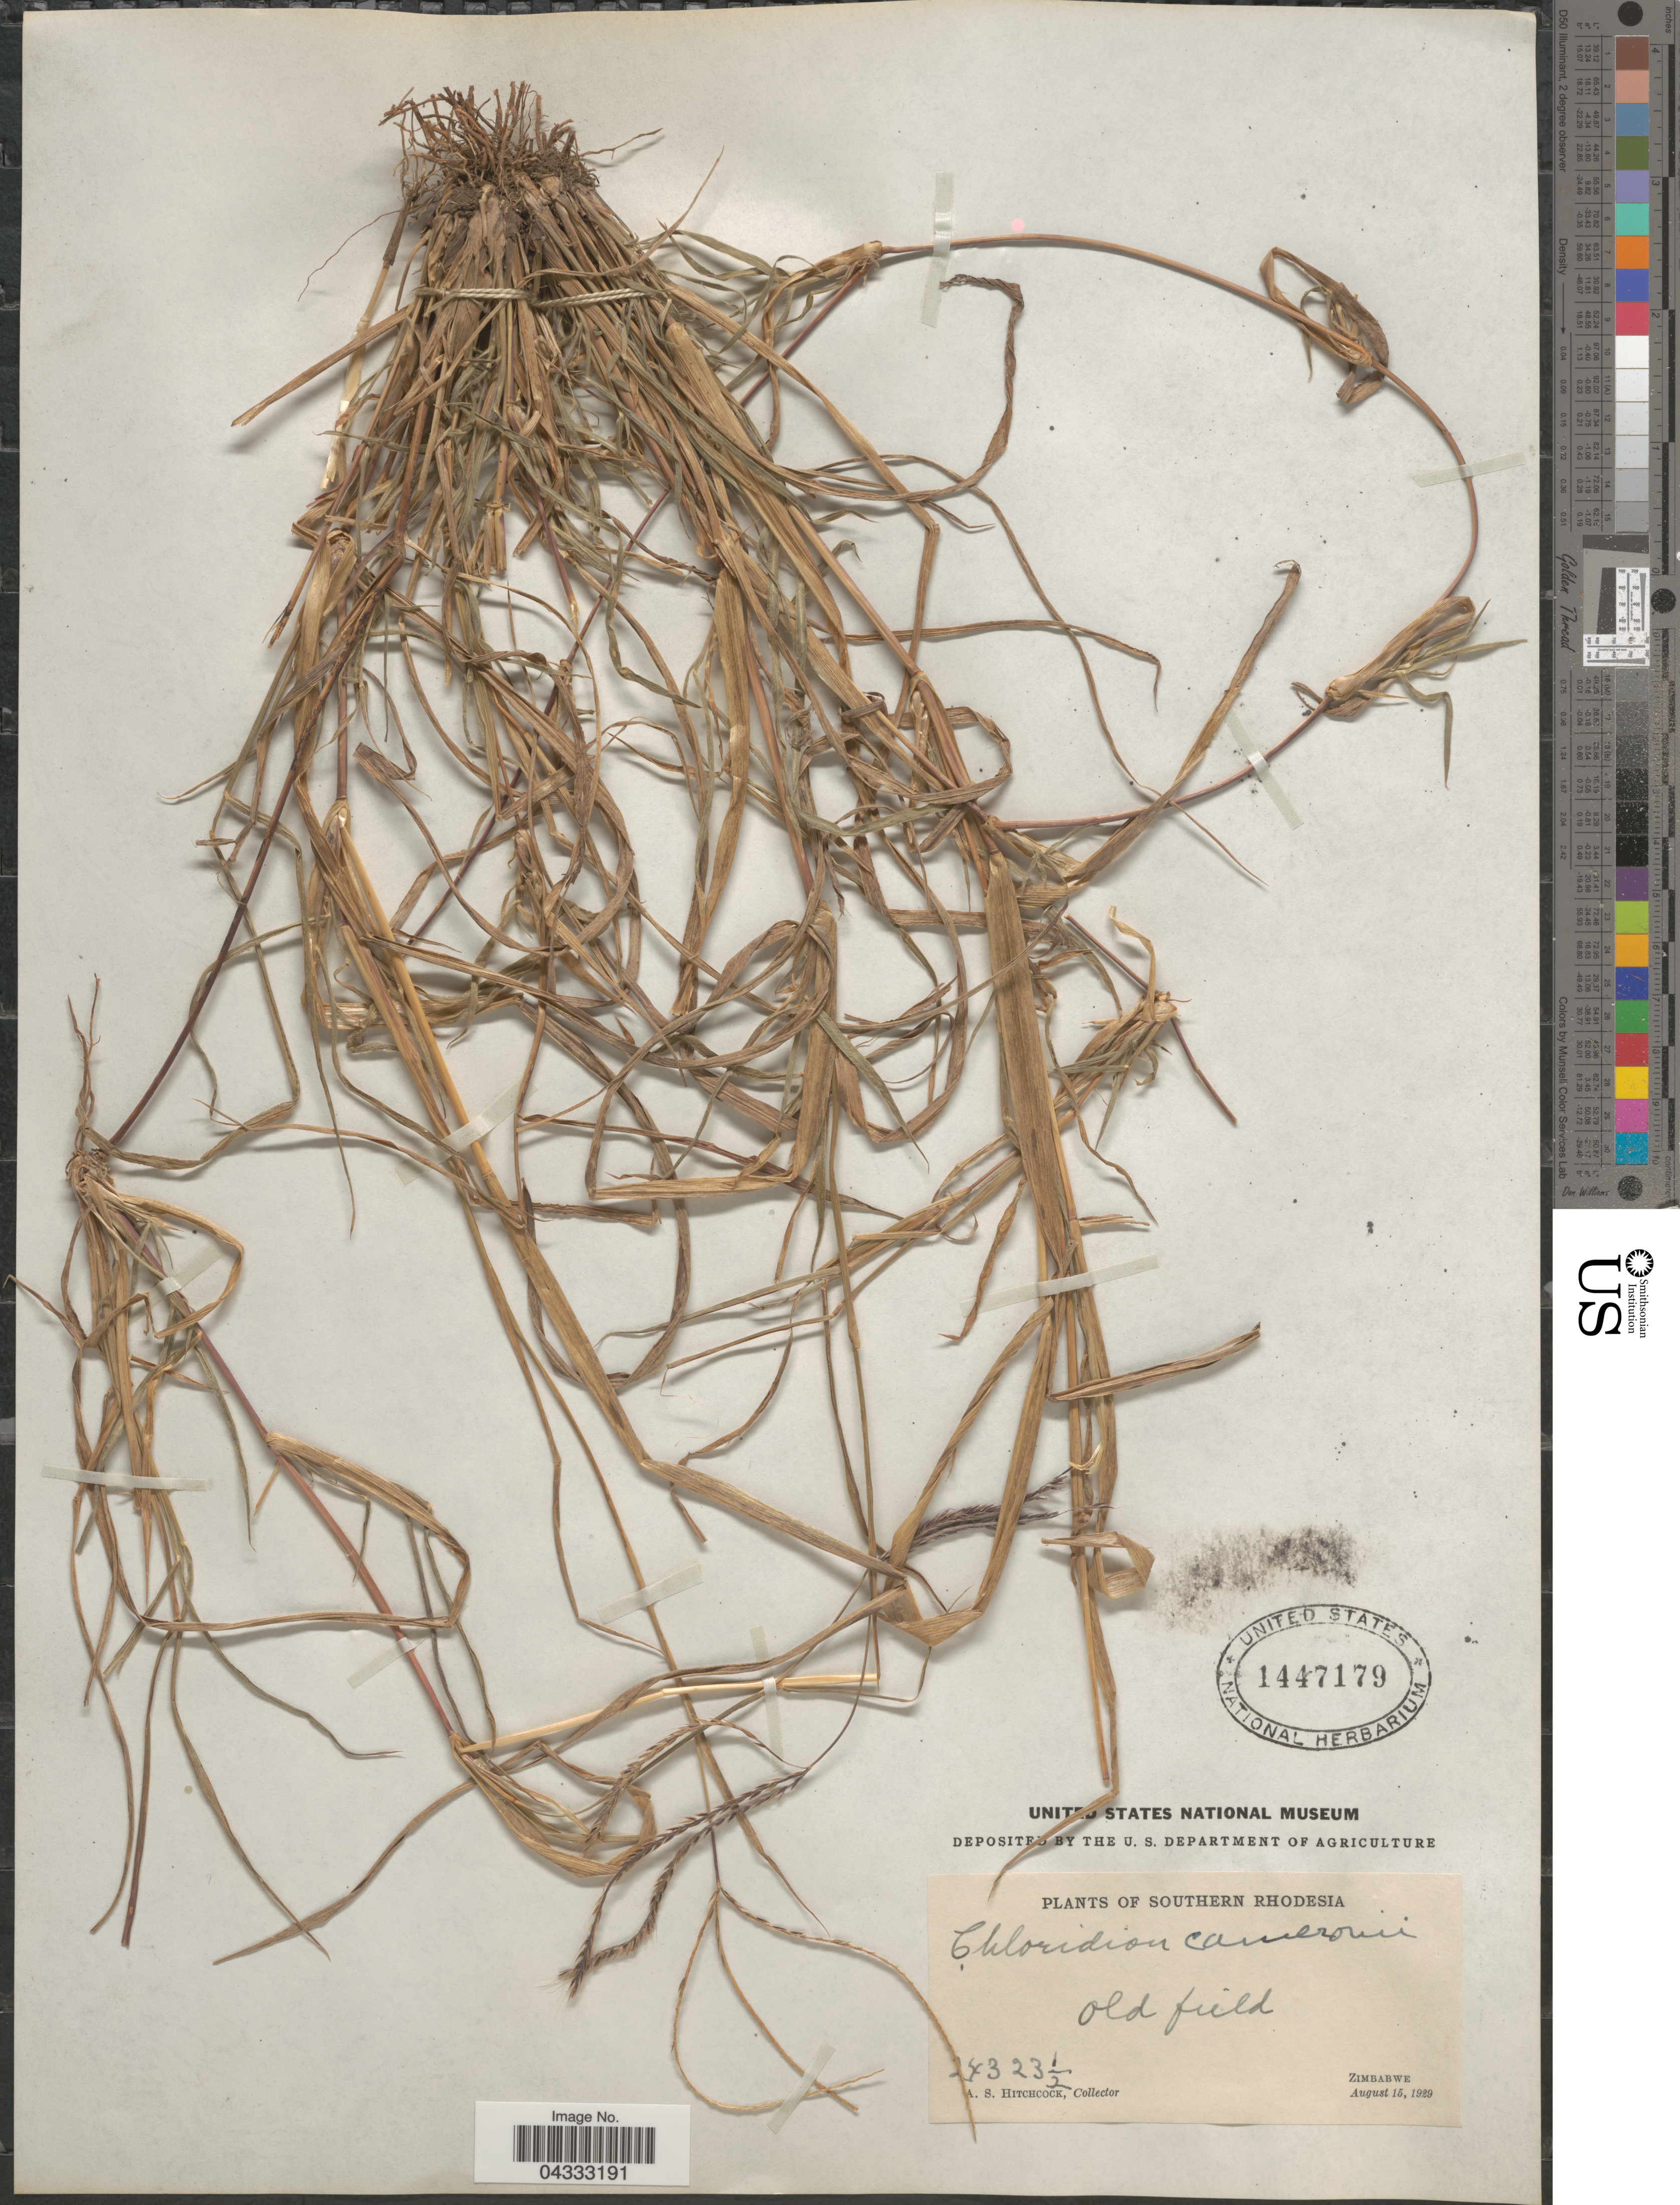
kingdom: Plantae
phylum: Tracheophyta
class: Liliopsida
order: Poales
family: Poaceae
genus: Stereochlaena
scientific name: Stereochlaena cameronii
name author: (Stapf) Pilg.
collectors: A. S. Hitchcock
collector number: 24323½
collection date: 1929-08-16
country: Zimbabwe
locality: Southern Rhodesia. Old field. Zimbabwe.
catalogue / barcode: US 1447179